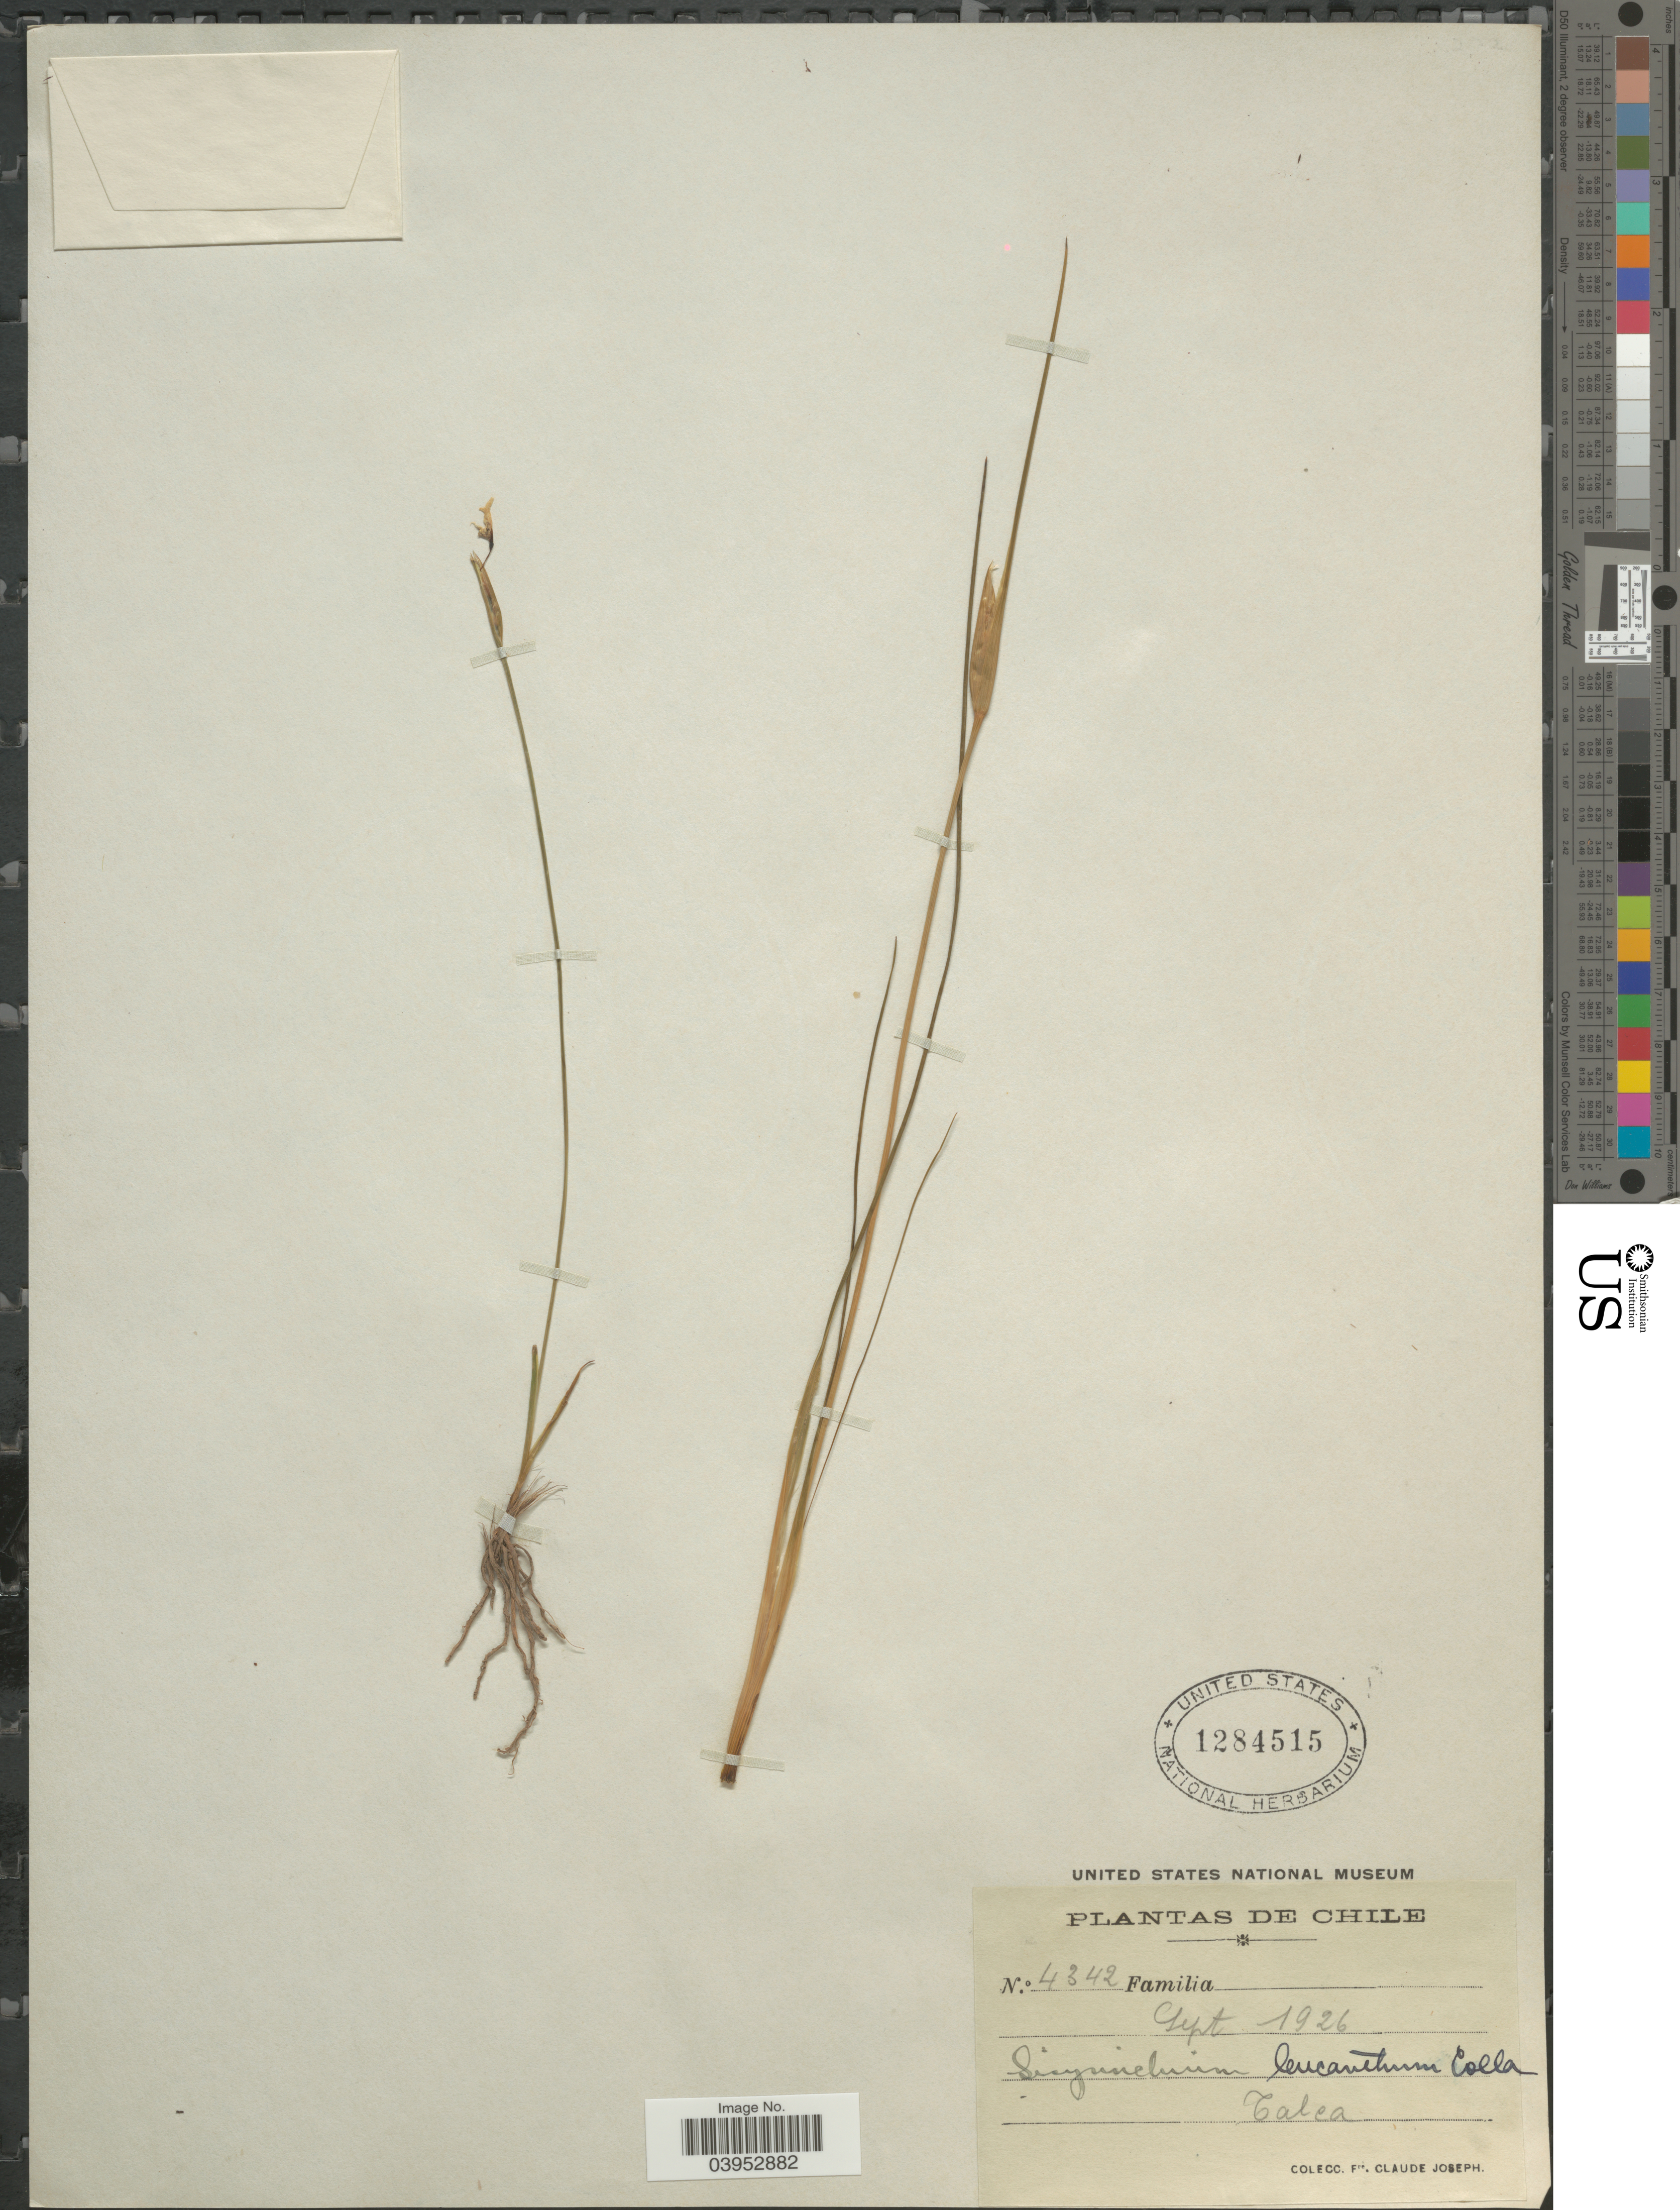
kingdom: Plantae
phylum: Tracheophyta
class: Liliopsida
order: Asparagales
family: Iridaceae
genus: Olsynium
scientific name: Olsynium scirpoideum subsp. leucanthum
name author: (Colla) R.A. Rodr. & Martic.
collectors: Bro. Claude-Joseph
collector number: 4342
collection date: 1926-09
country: Chile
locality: Talca.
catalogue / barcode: US 1284515